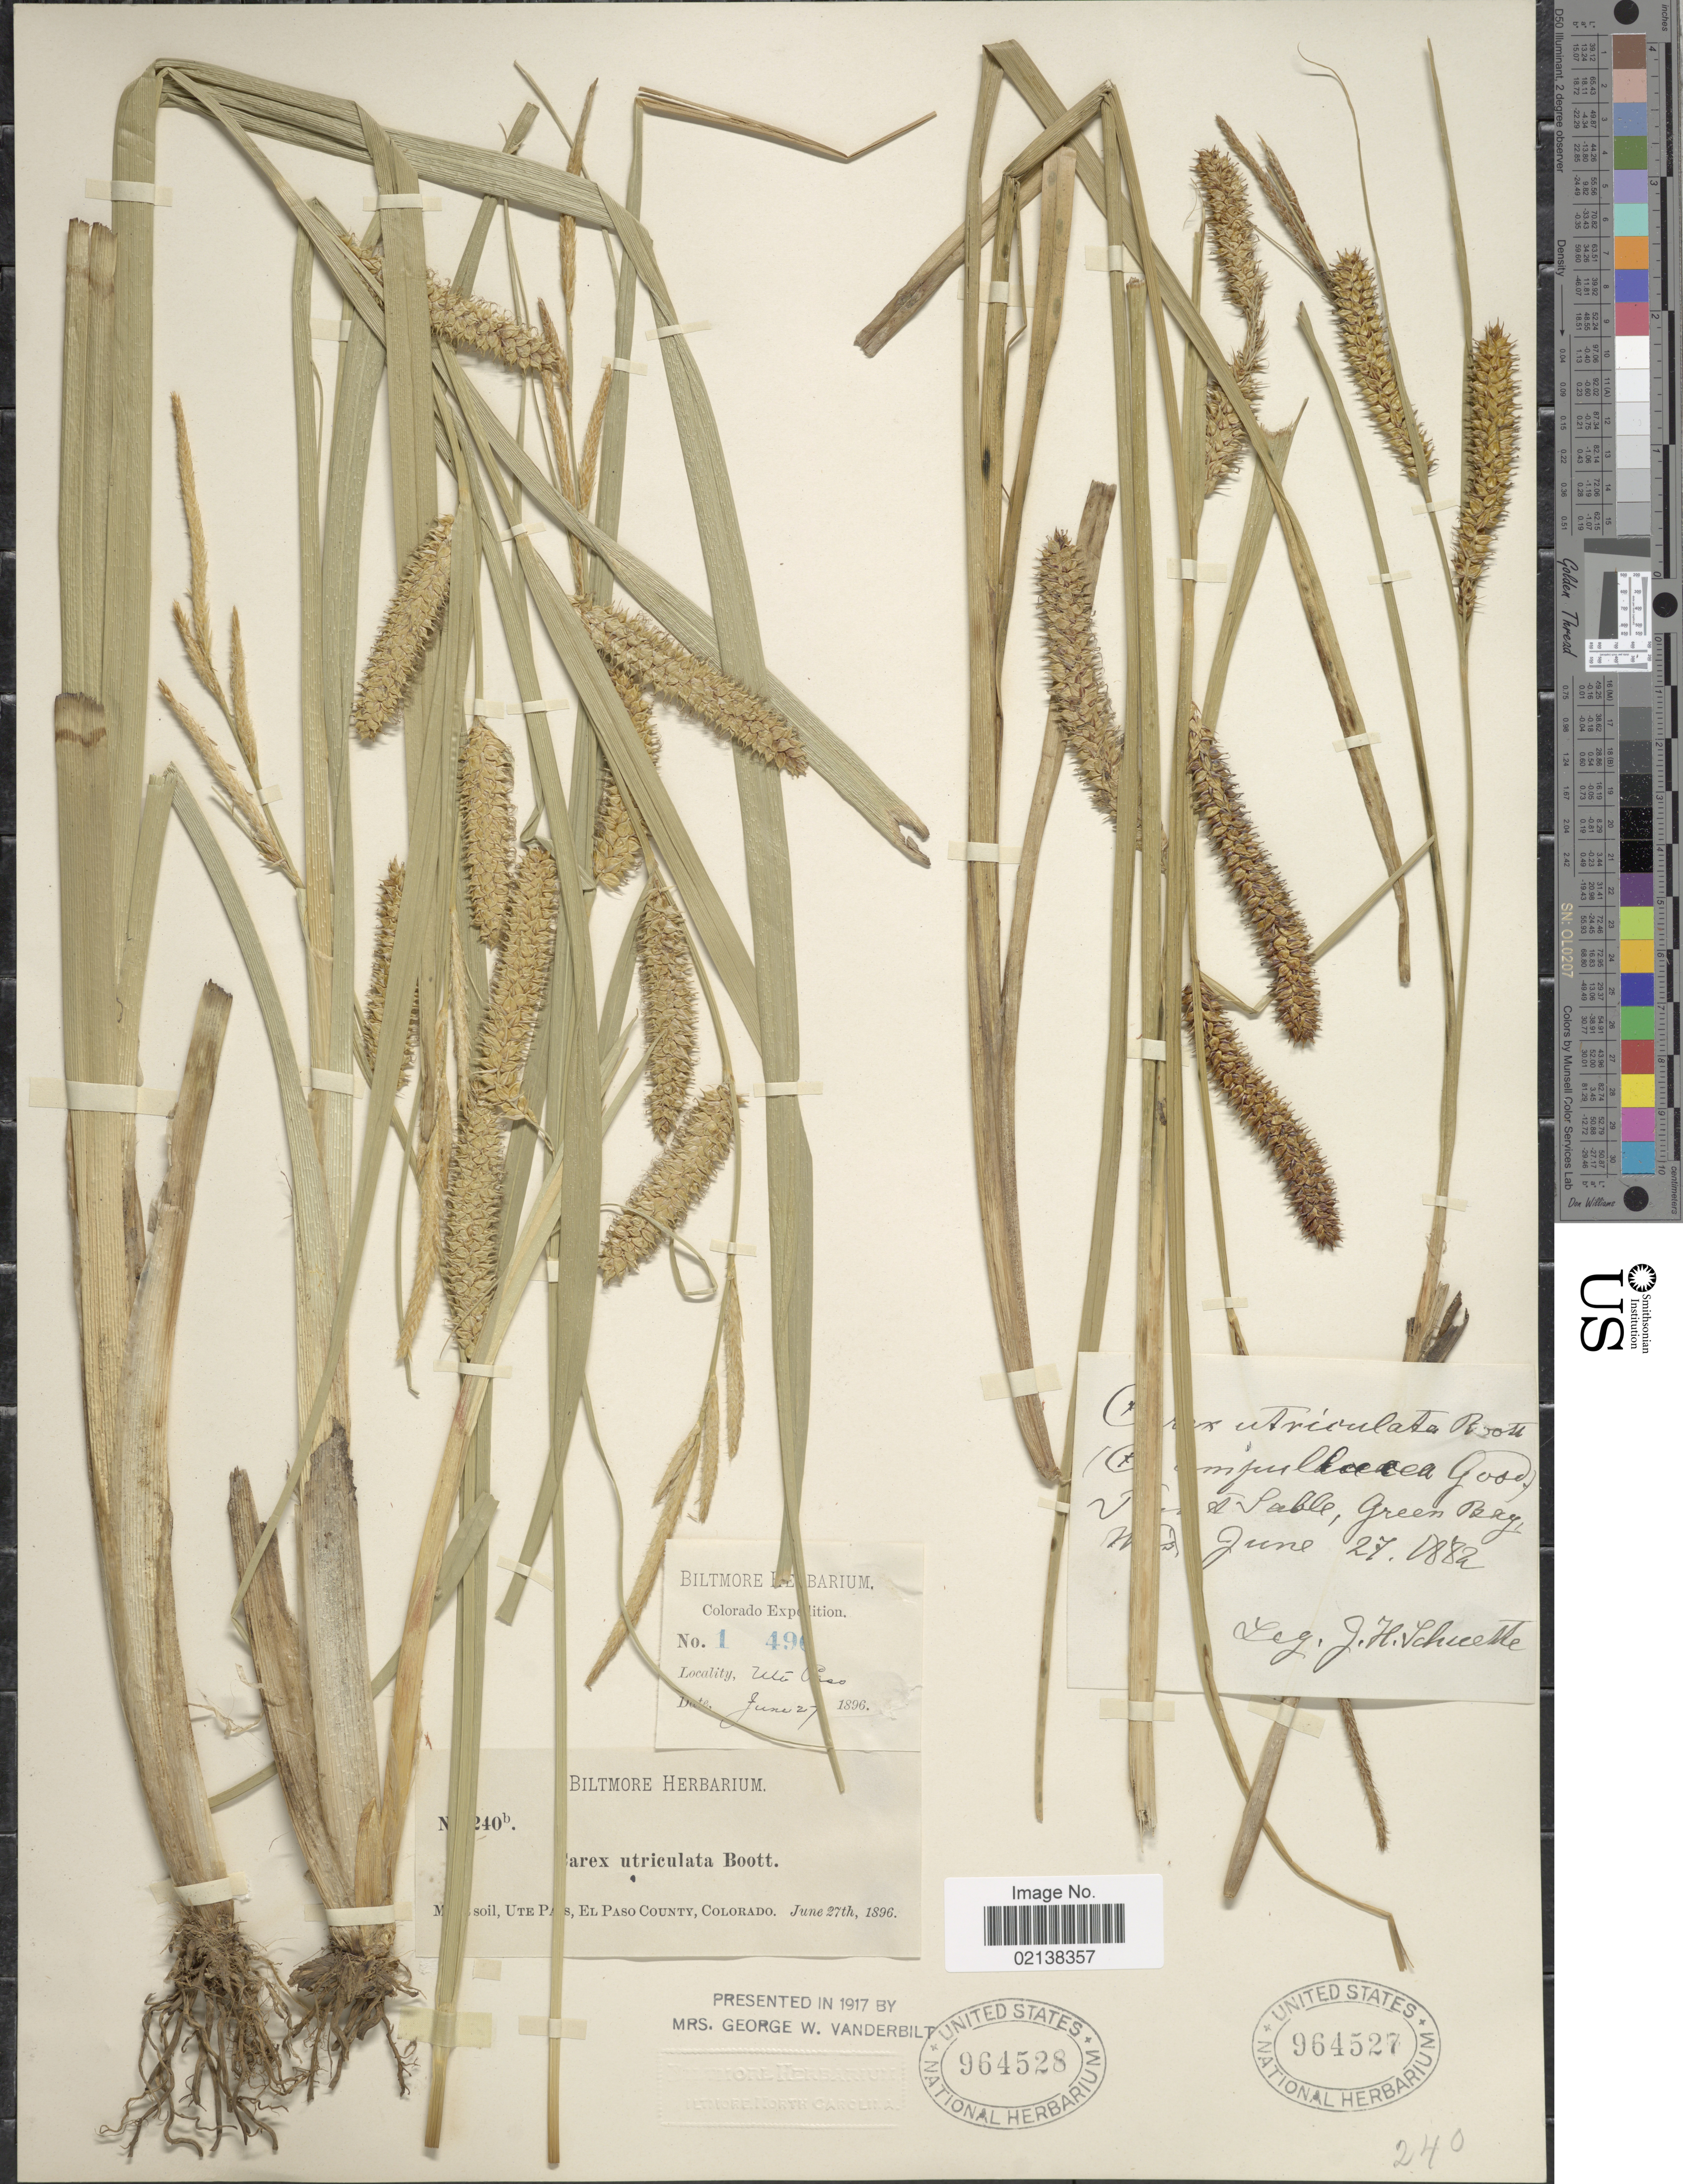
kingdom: Plantae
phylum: Tracheophyta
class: Liliopsida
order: Poales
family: Cyperaceae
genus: Carex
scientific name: Carex utriculata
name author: Boott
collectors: J. H. Schuette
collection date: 1882-06-27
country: United States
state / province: Wisconsin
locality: Point au Sable, Green Bay, Wis.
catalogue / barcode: US 964527